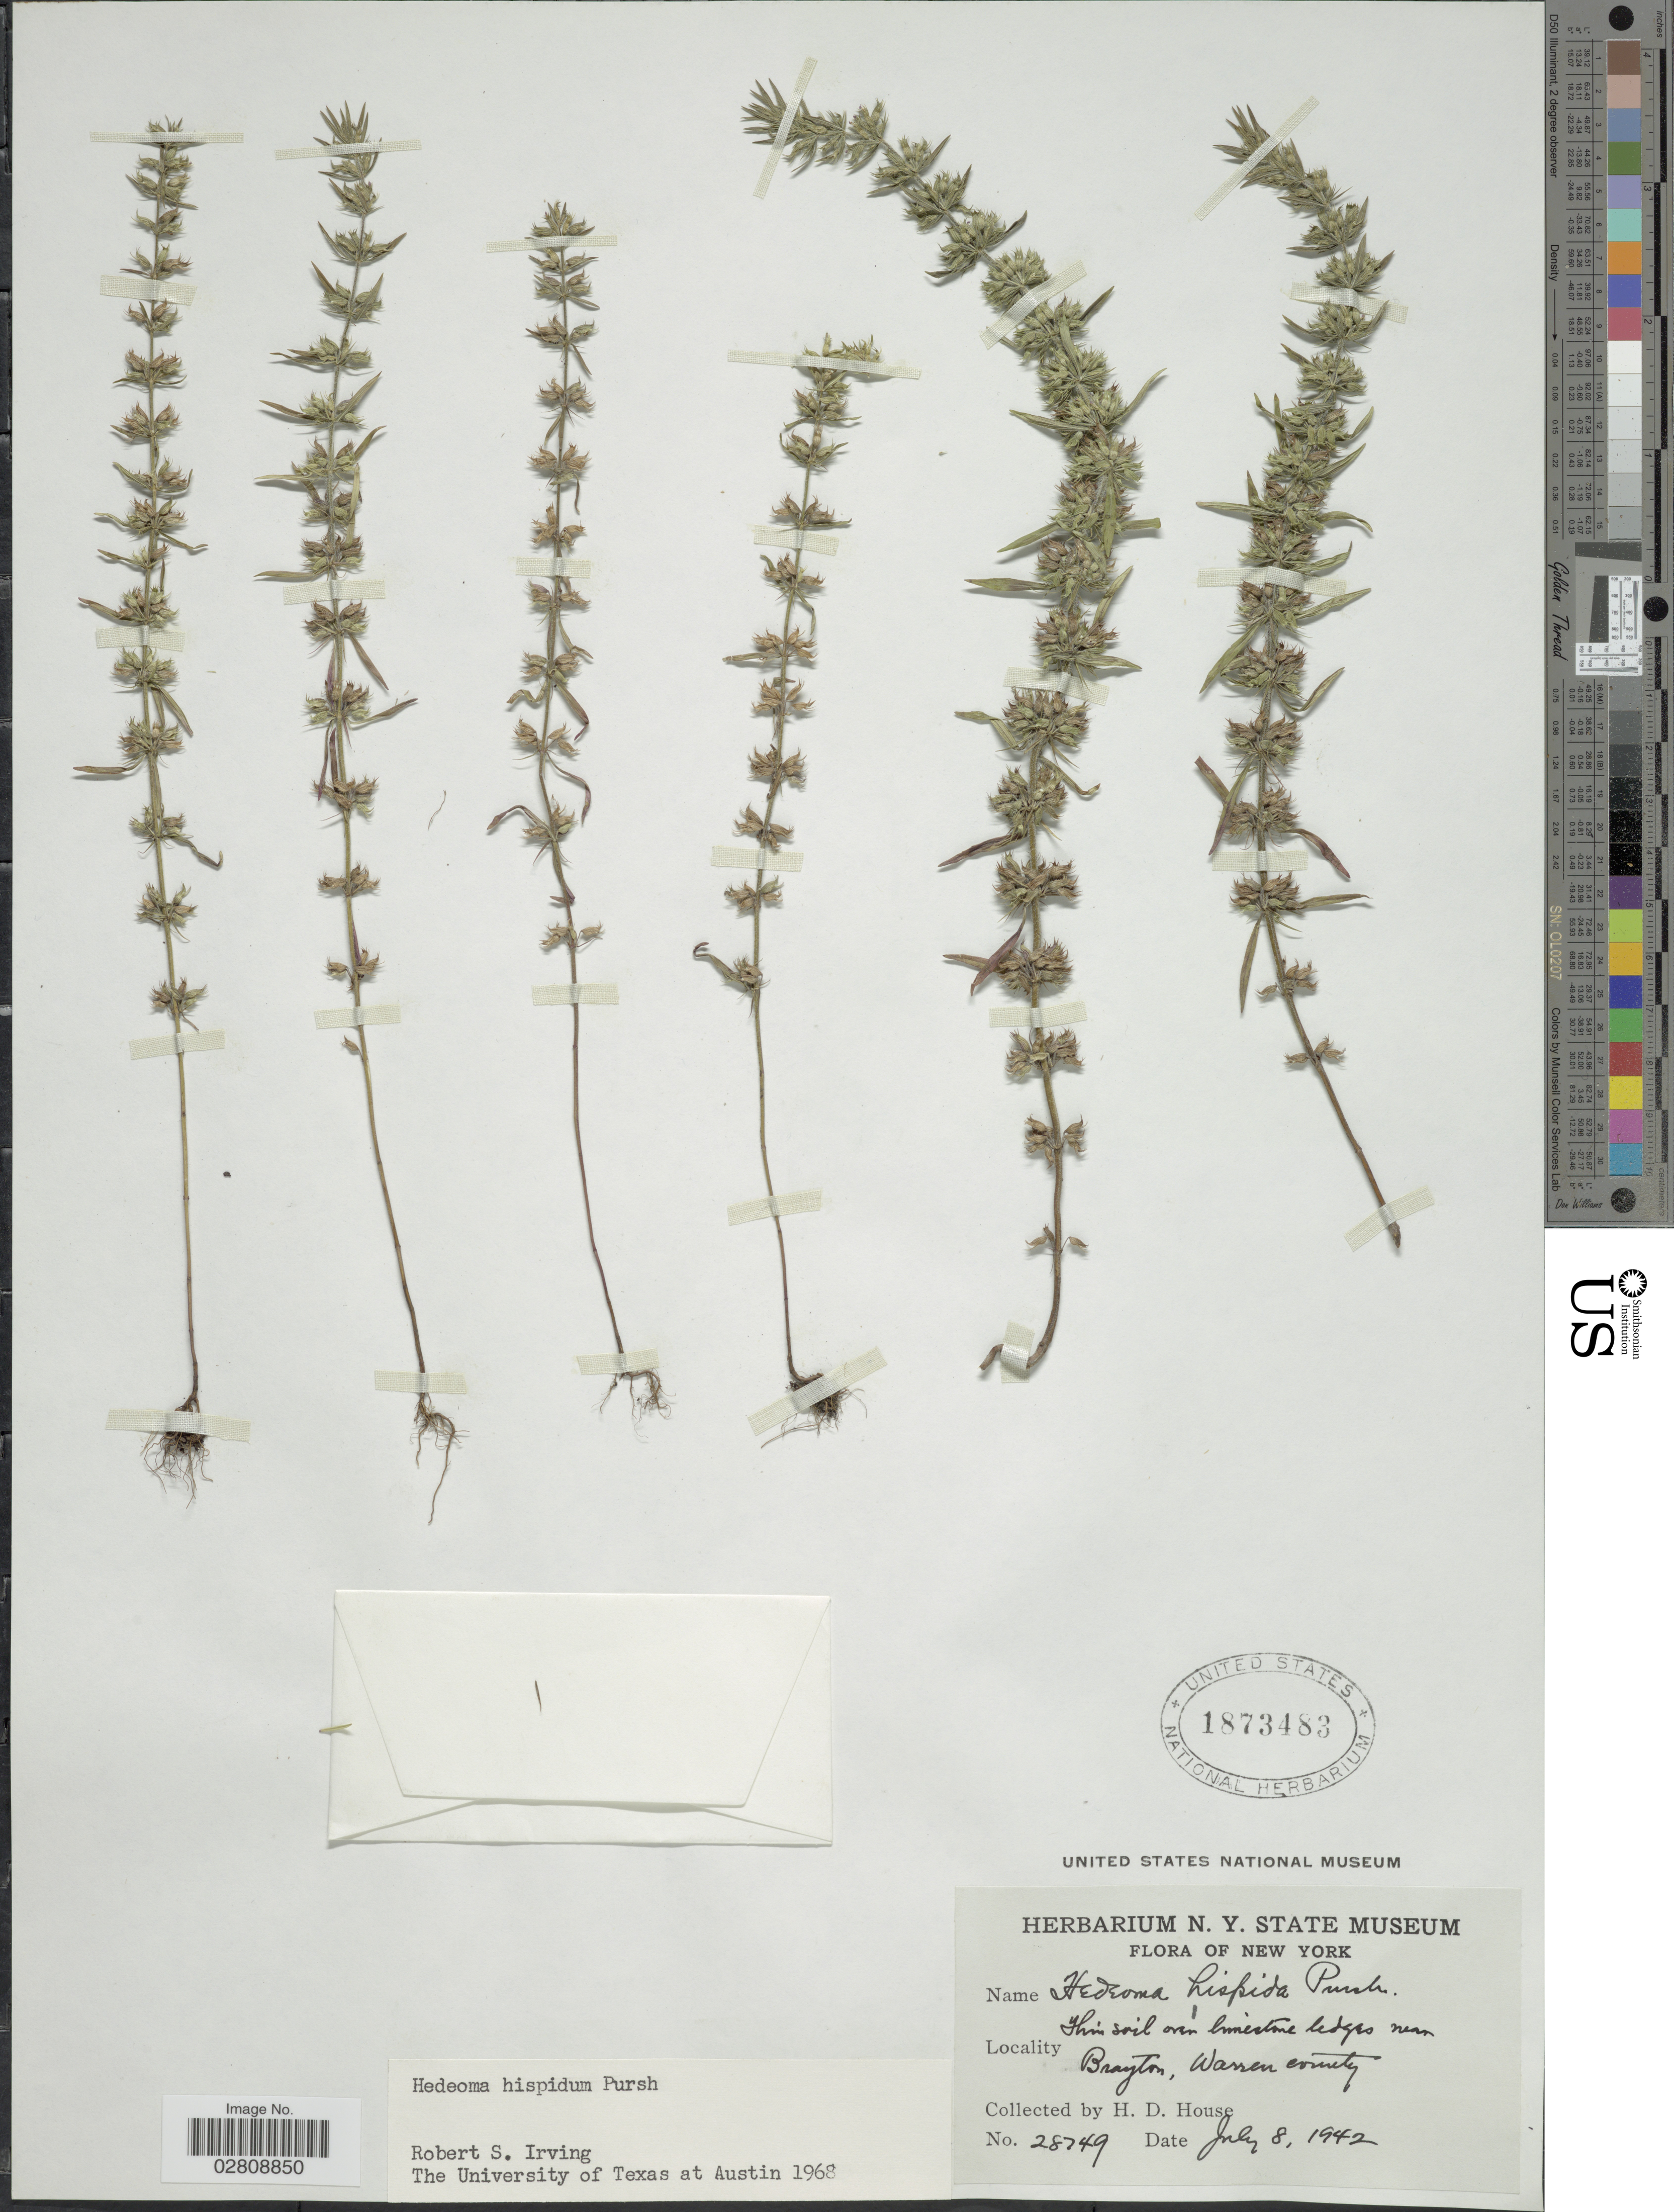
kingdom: Plantae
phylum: Tracheophyta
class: Magnoliopsida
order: Lamiales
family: Lamiaceae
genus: Hedeoma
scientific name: Hedeoma hispida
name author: Pursh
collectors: H. D. House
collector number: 28749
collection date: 1942-07-08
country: United States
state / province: New York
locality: Thin soil over limestone ledges near Brayton, Warren county.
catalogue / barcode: US 1873483